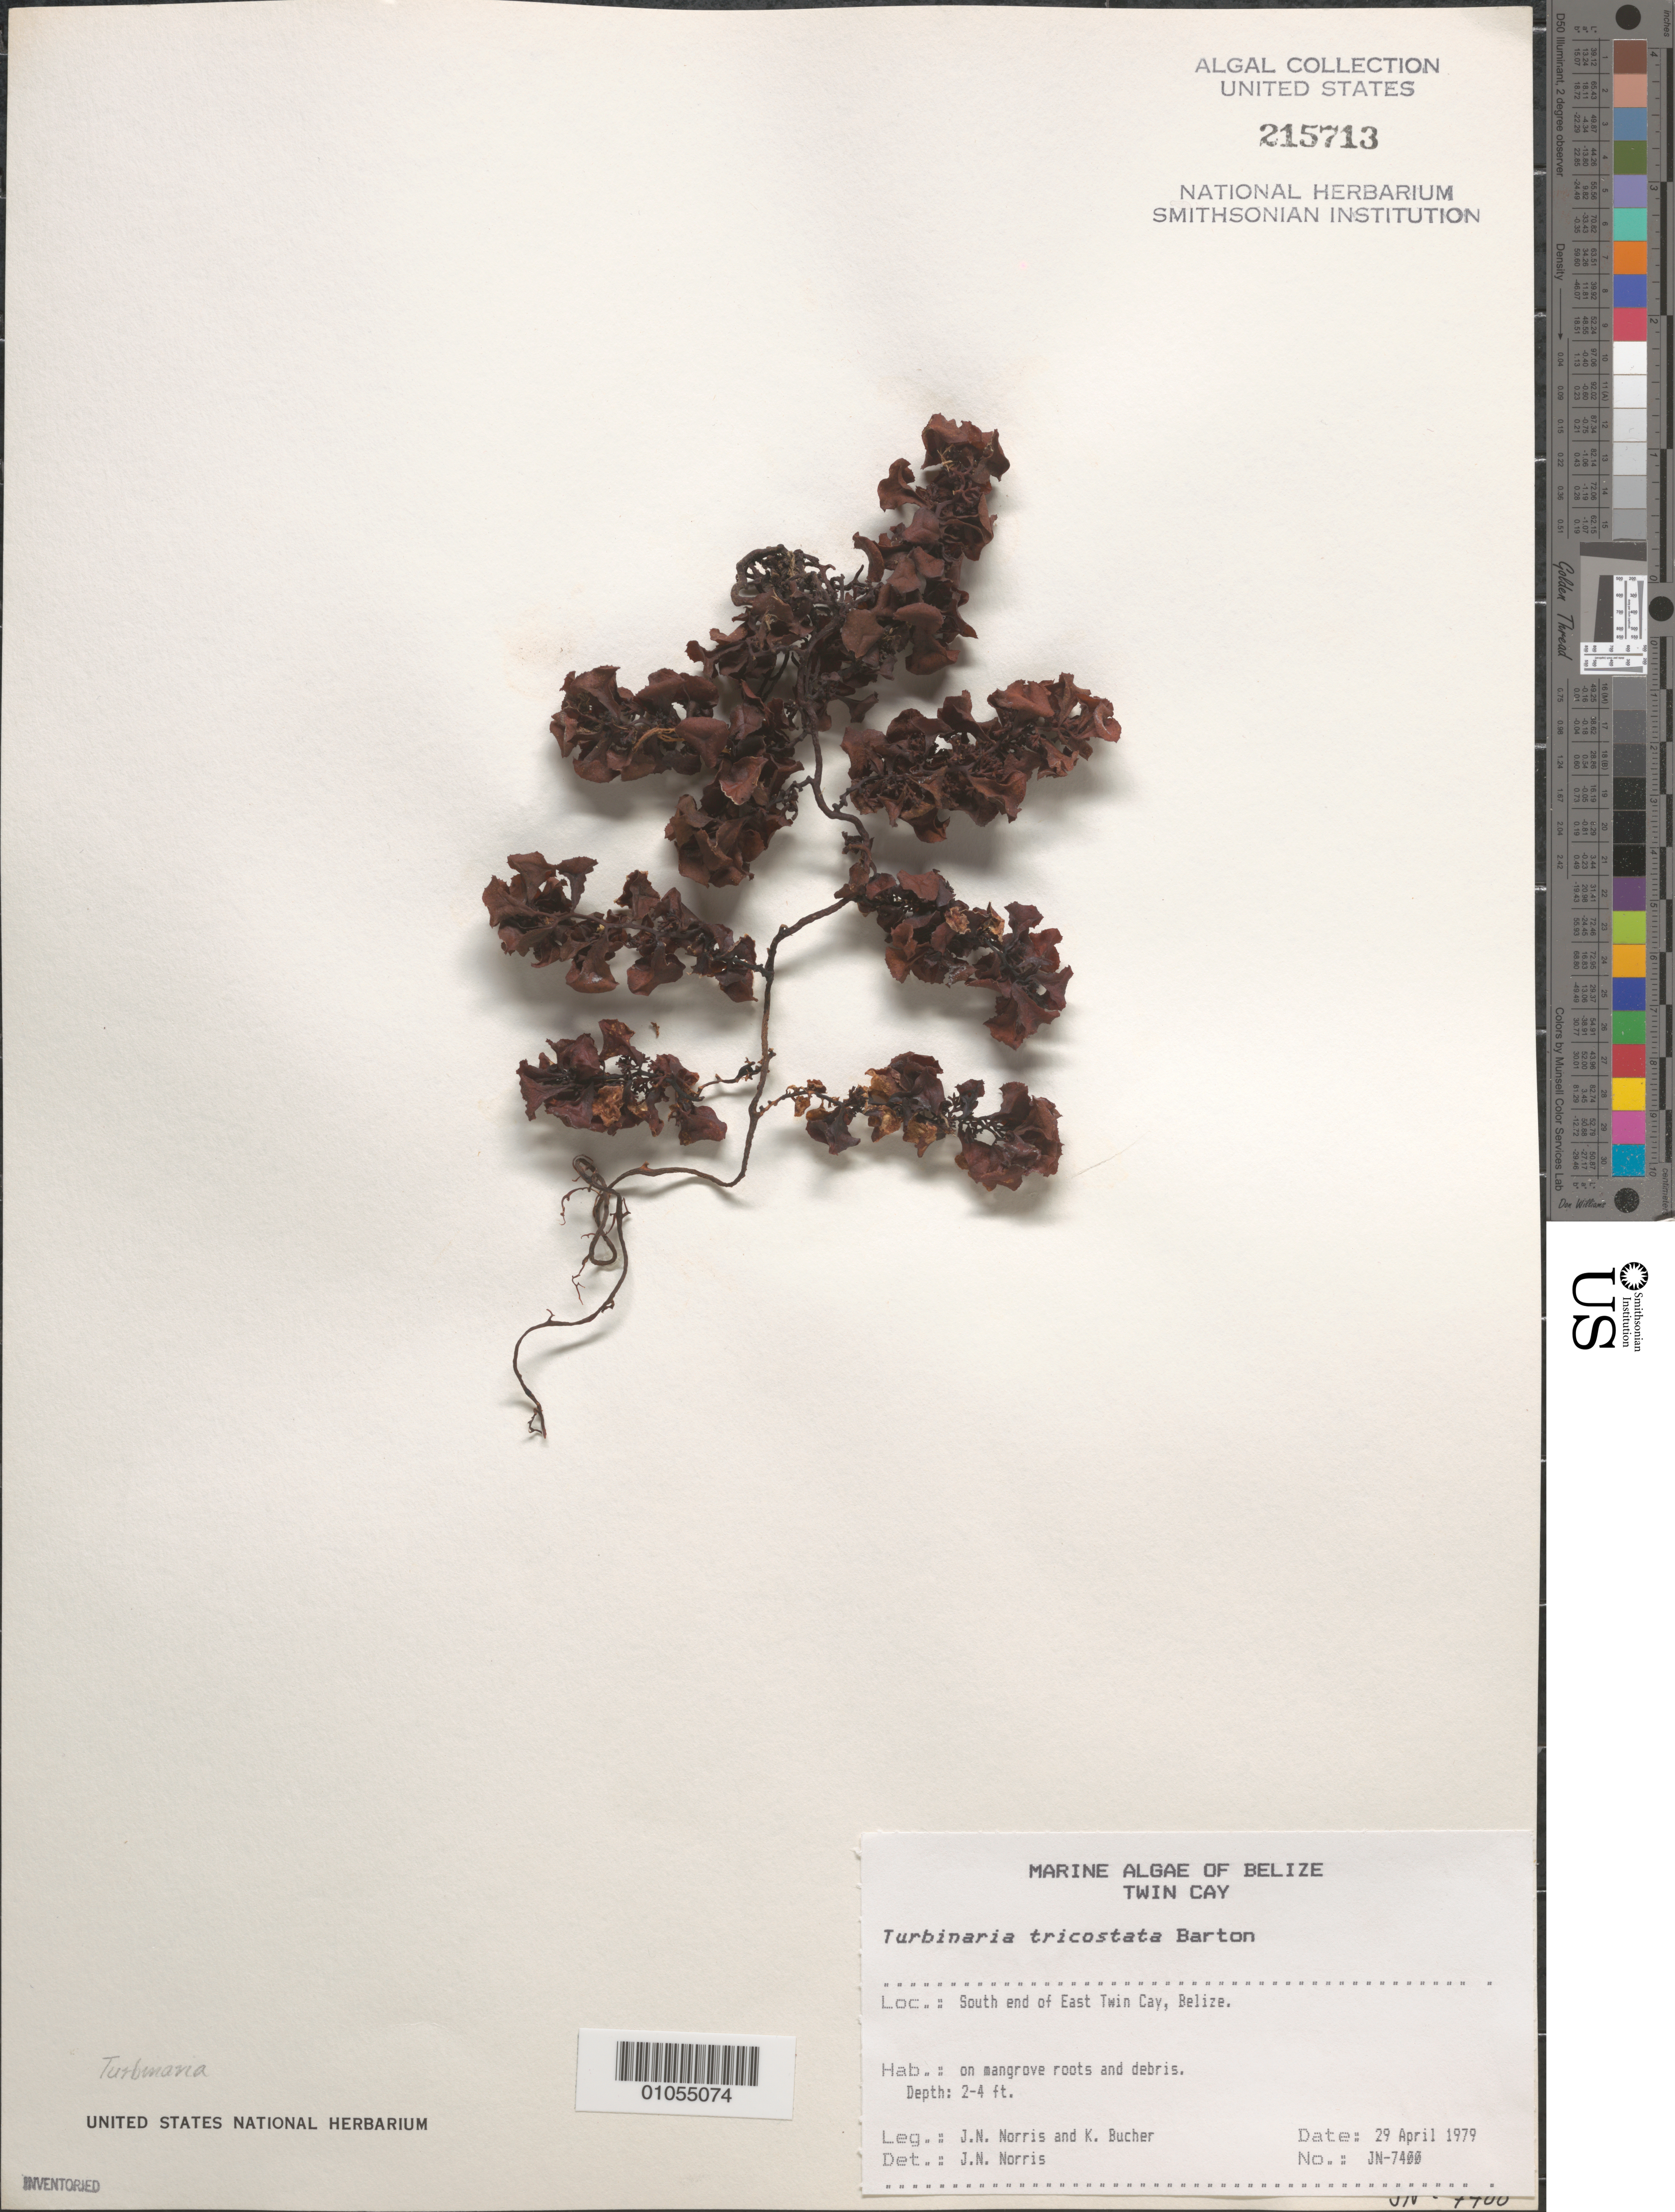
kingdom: Chromista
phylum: Ochrophyta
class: Phaeophyceae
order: Fucales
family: Sargassaceae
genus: Turbinaria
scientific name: Turbinaria tricostata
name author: E.S. Barton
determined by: Norris, James N.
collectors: J. N. Norris & K. E. Bucher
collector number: JN-7400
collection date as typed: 29 Apr 1979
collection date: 1979-04-29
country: Belize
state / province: Stann Creek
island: East Twin Cay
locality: South end of East Twin Cay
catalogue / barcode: US 215713